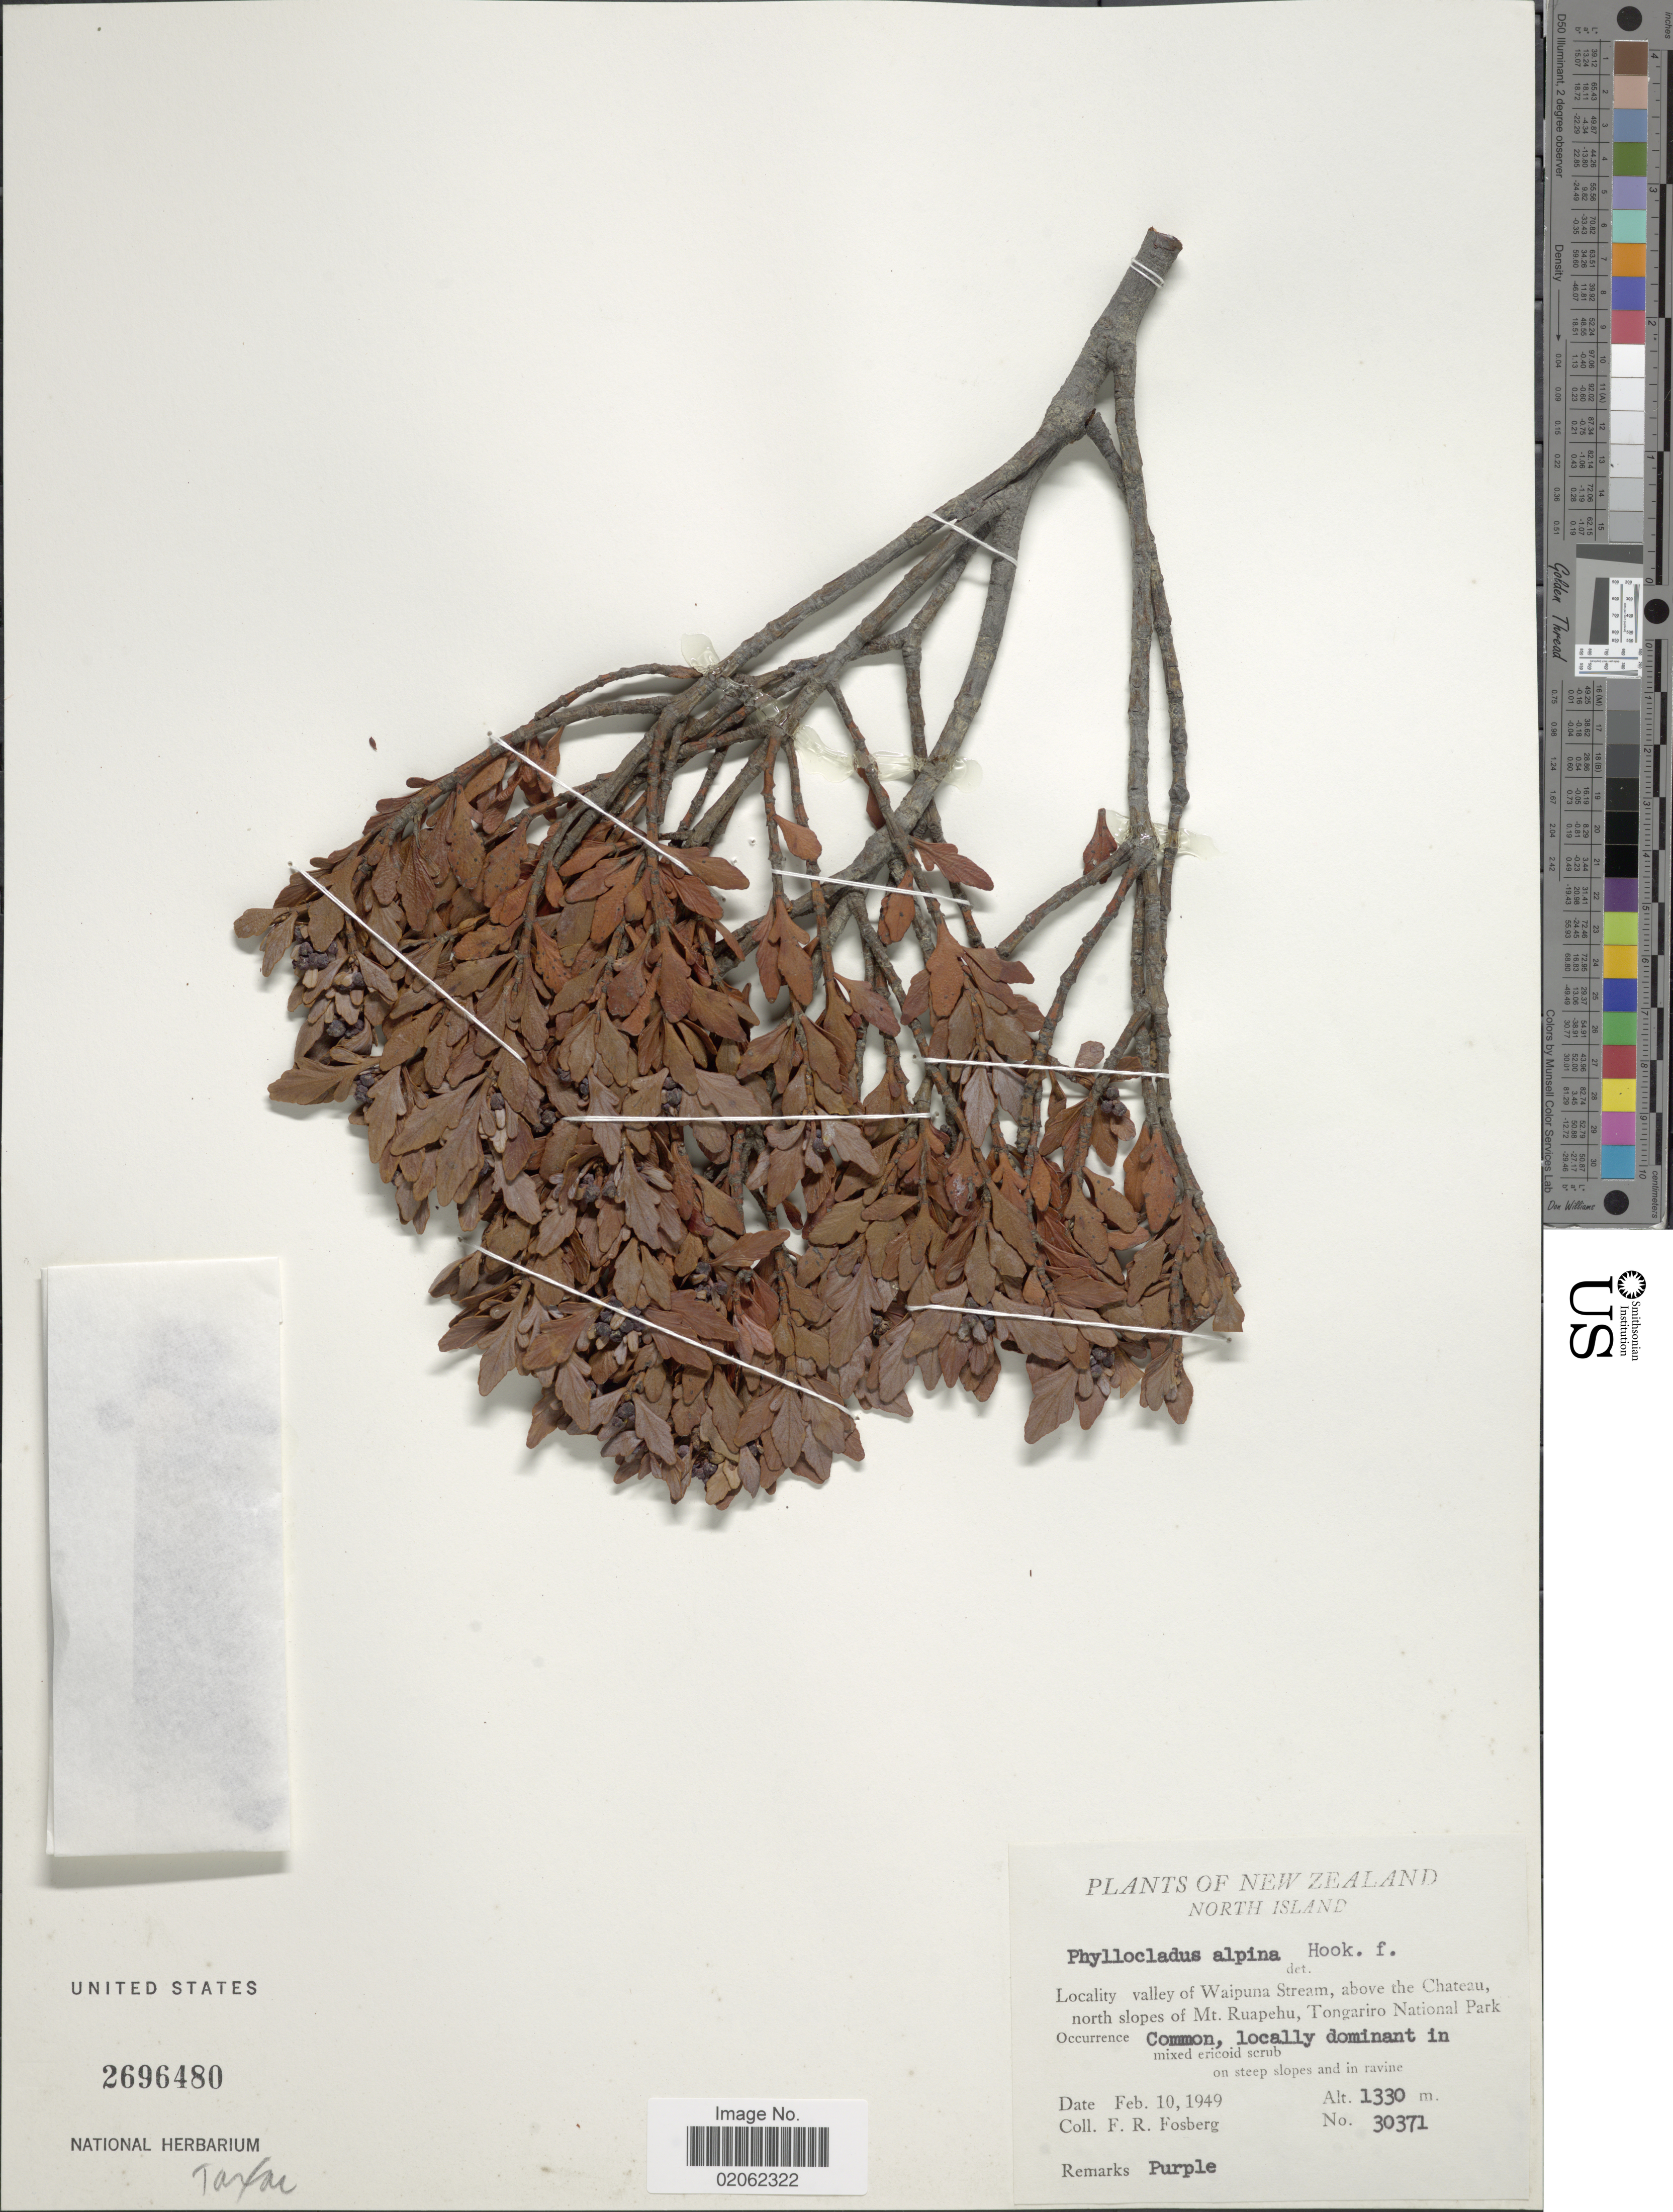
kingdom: Plantae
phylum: Tracheophyta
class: Pinopsida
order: Pinales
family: Phyllocladaceae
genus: Phyllocladus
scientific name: Phyllocladus alpinus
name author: Hook. f.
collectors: F. R. Fosberg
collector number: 30371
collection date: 1949-02-10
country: New Zealand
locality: North Island, valley of Waipuna Stream, above the Chateau, north slopes of Mt Ruapehu, Tongoariro National Park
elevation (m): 1330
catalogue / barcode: US 2696480